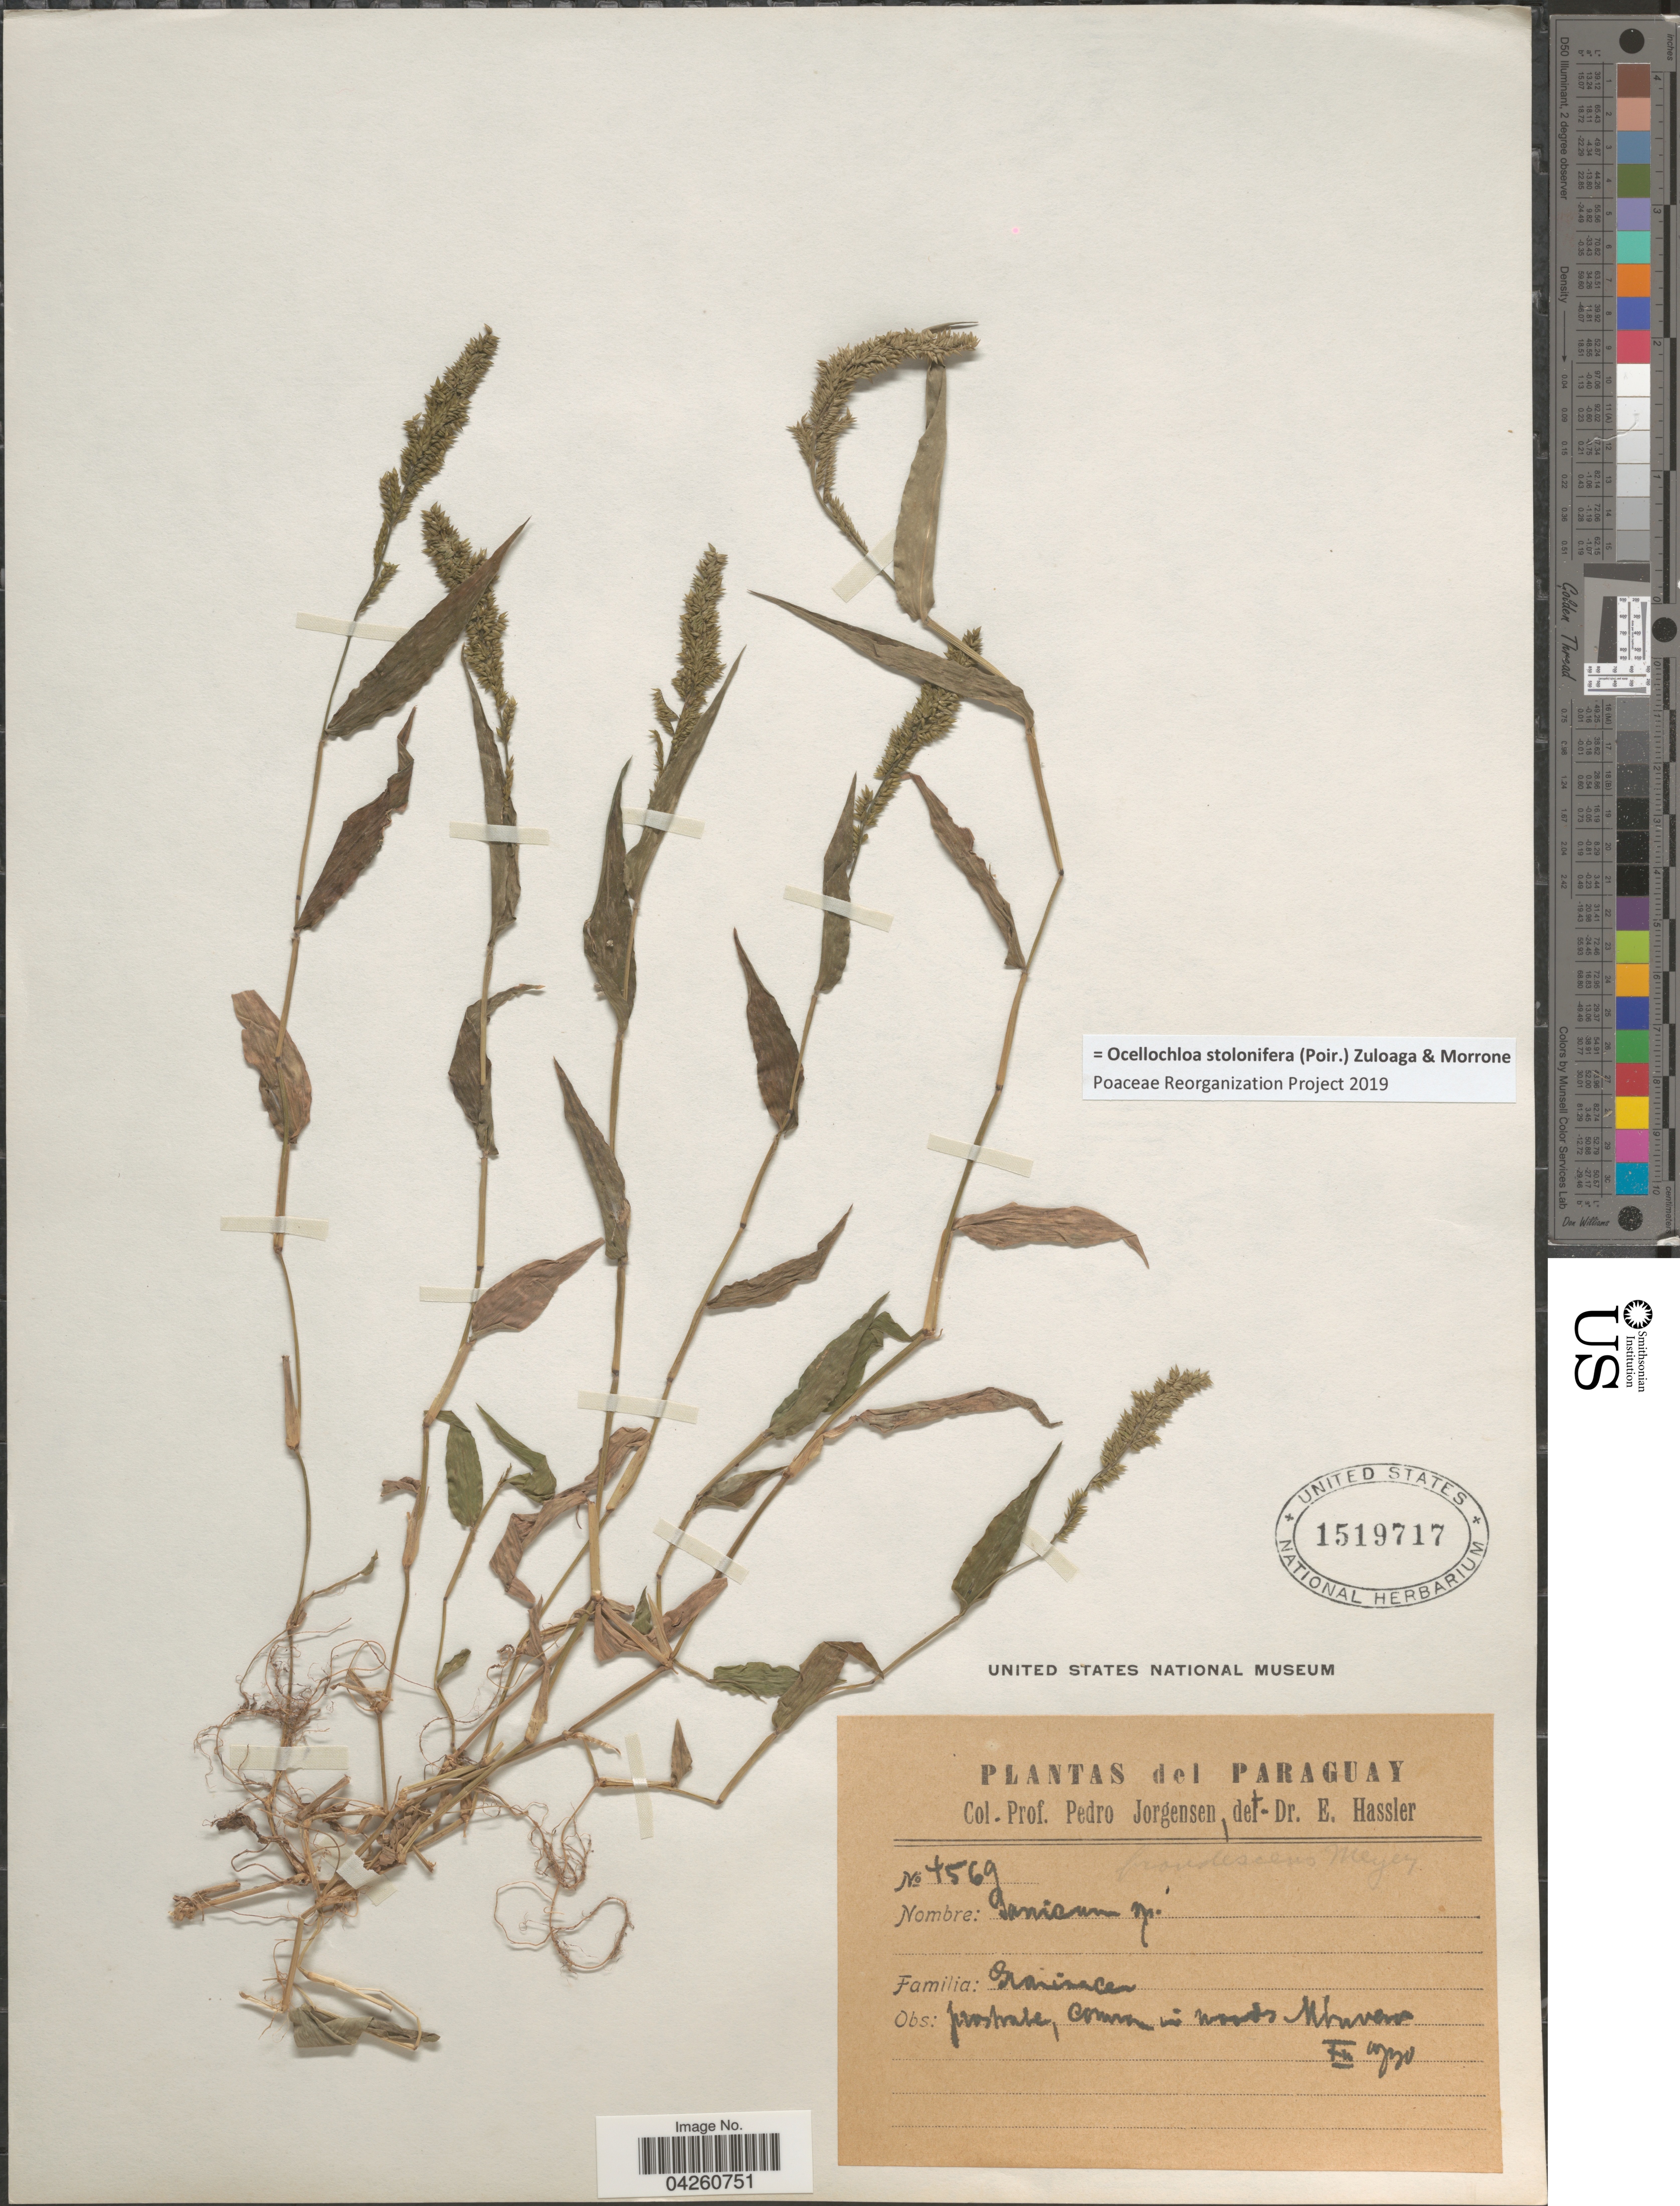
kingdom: Plantae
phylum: Tracheophyta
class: Liliopsida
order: Poales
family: Poaceae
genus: Ocellochloa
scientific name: Ocellochloa stolonifera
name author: (Poir.) Zuloaga & Morrone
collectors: P. Jörgensen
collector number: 4569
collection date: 1930-12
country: Paraguay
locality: Mbuvevo [interpreted]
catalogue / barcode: US 1519717